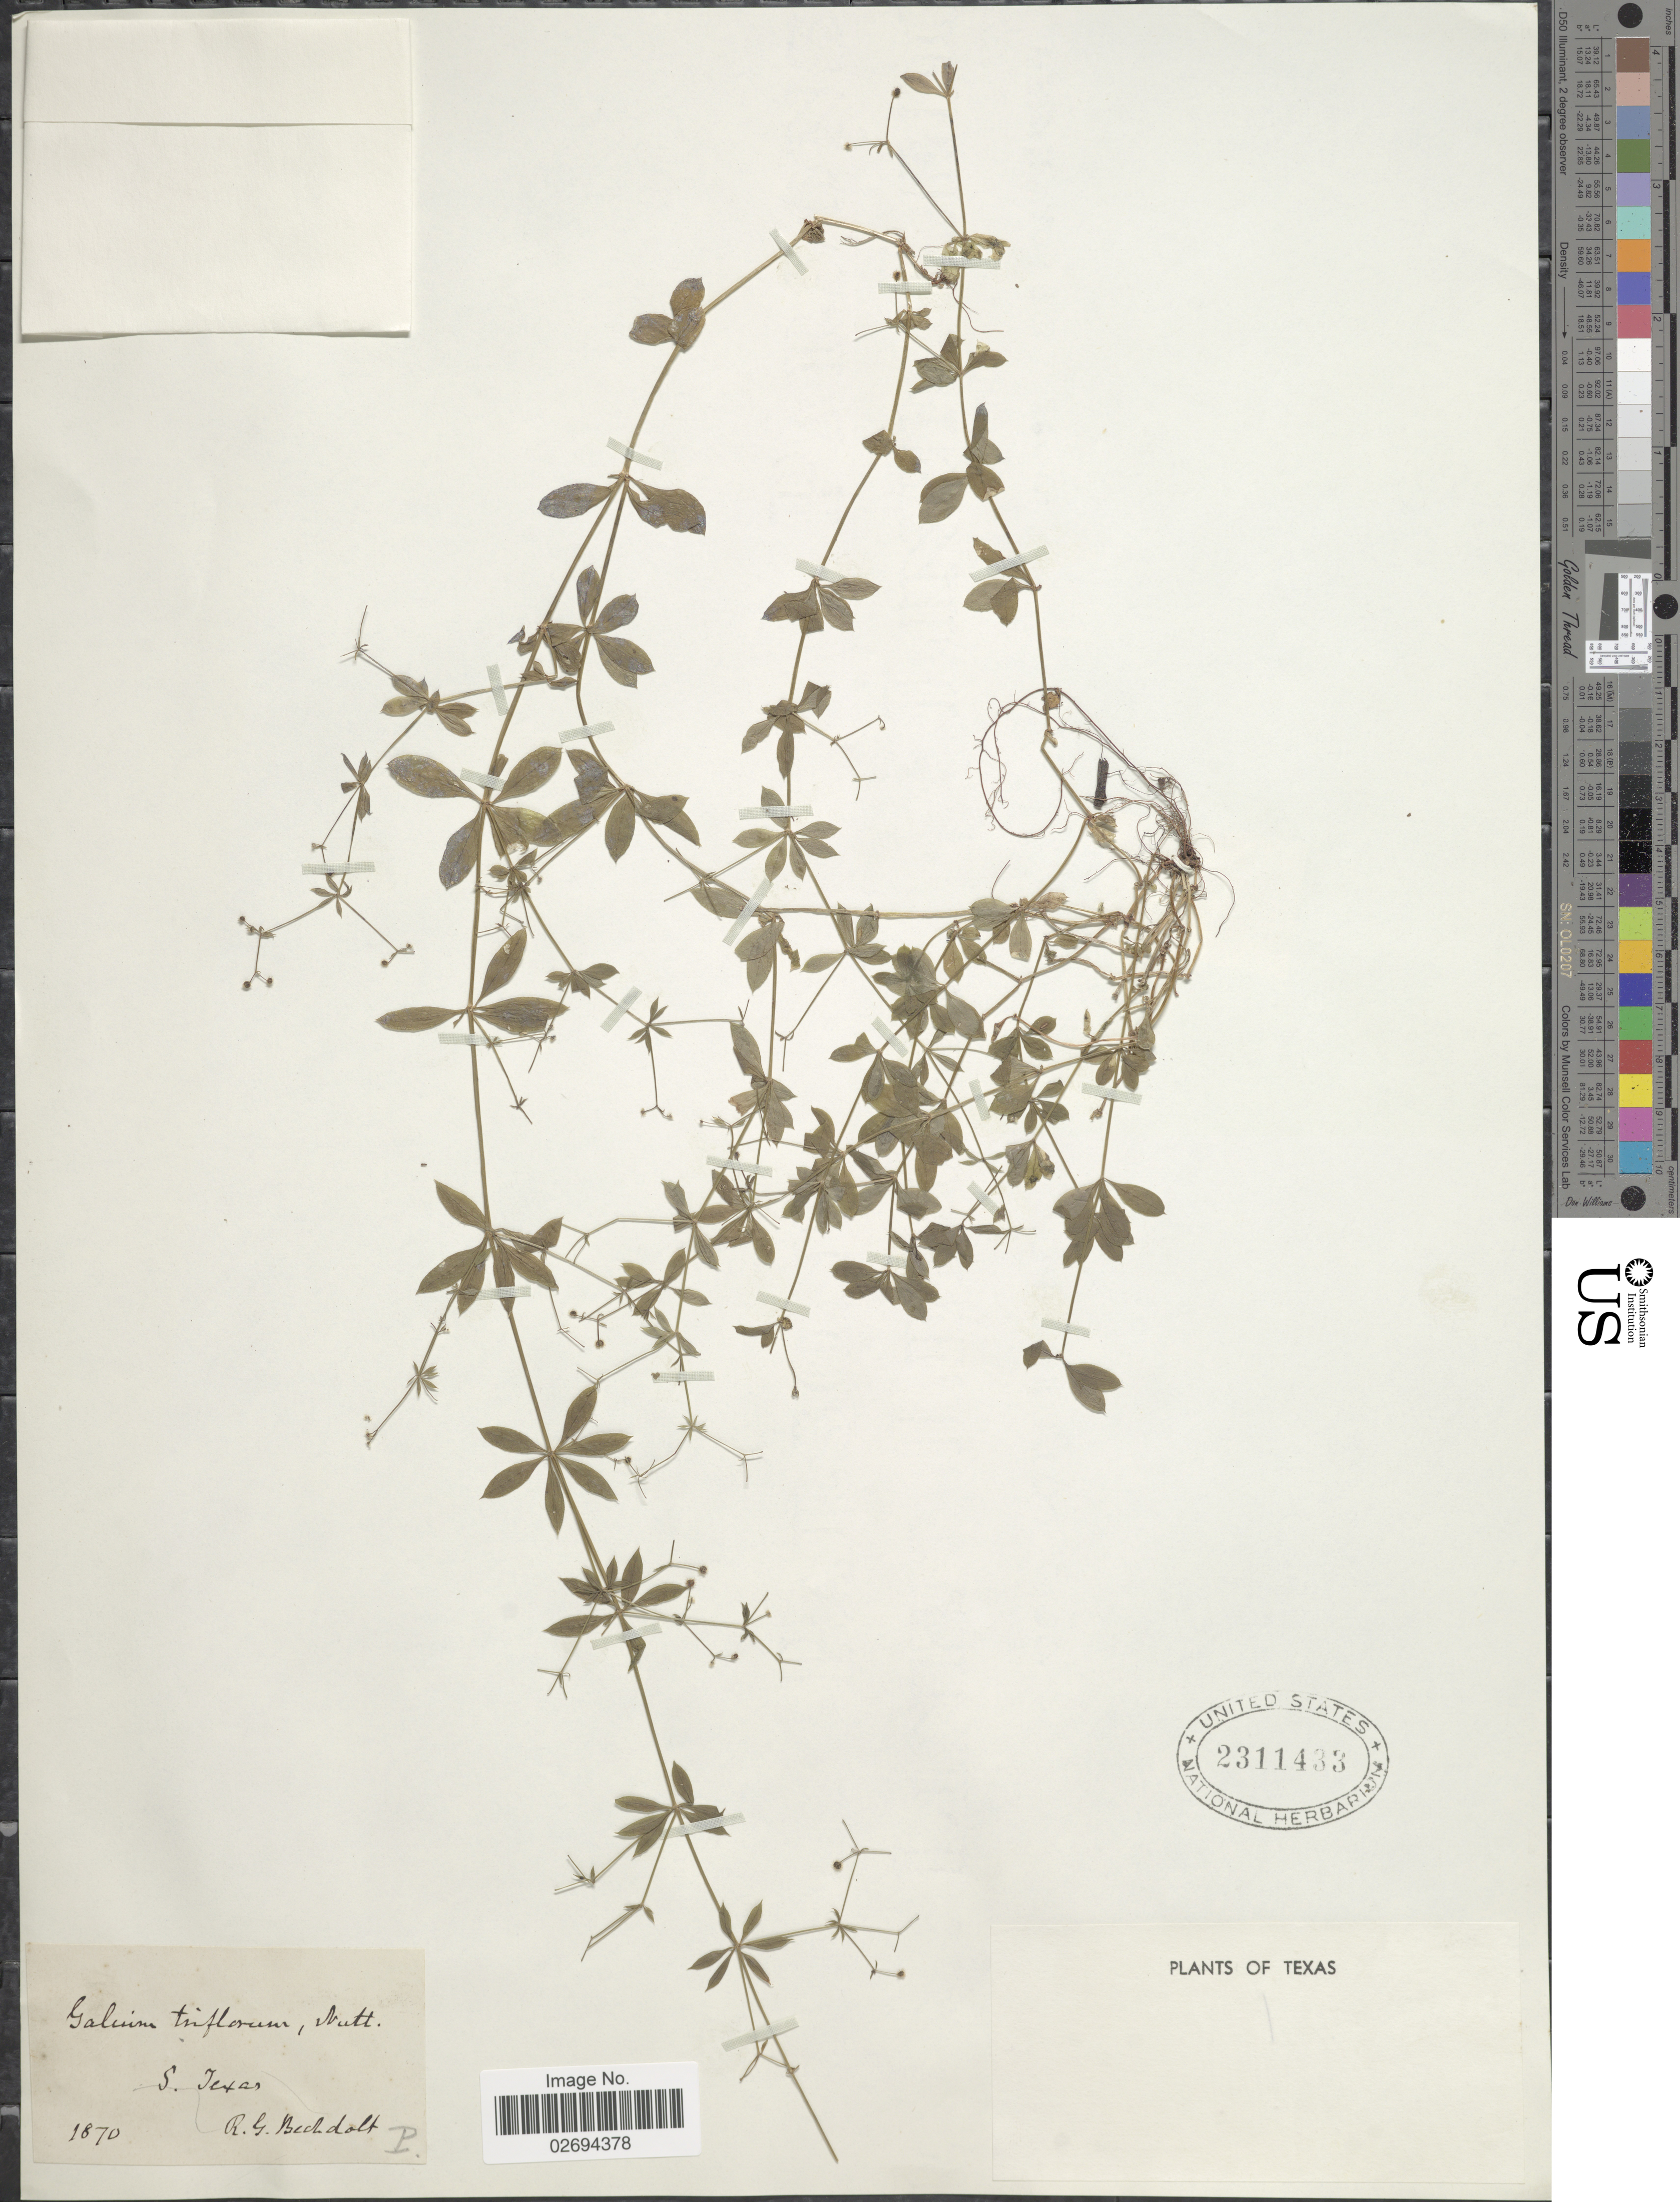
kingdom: Plantae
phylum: Tracheophyta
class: Magnoliopsida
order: Gentianales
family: Rubiaceae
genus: Galium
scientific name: Galium triflorum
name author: Michx.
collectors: R. Bechdolt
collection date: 1870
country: United States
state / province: Texas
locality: S. Texas.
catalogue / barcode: US 2311433